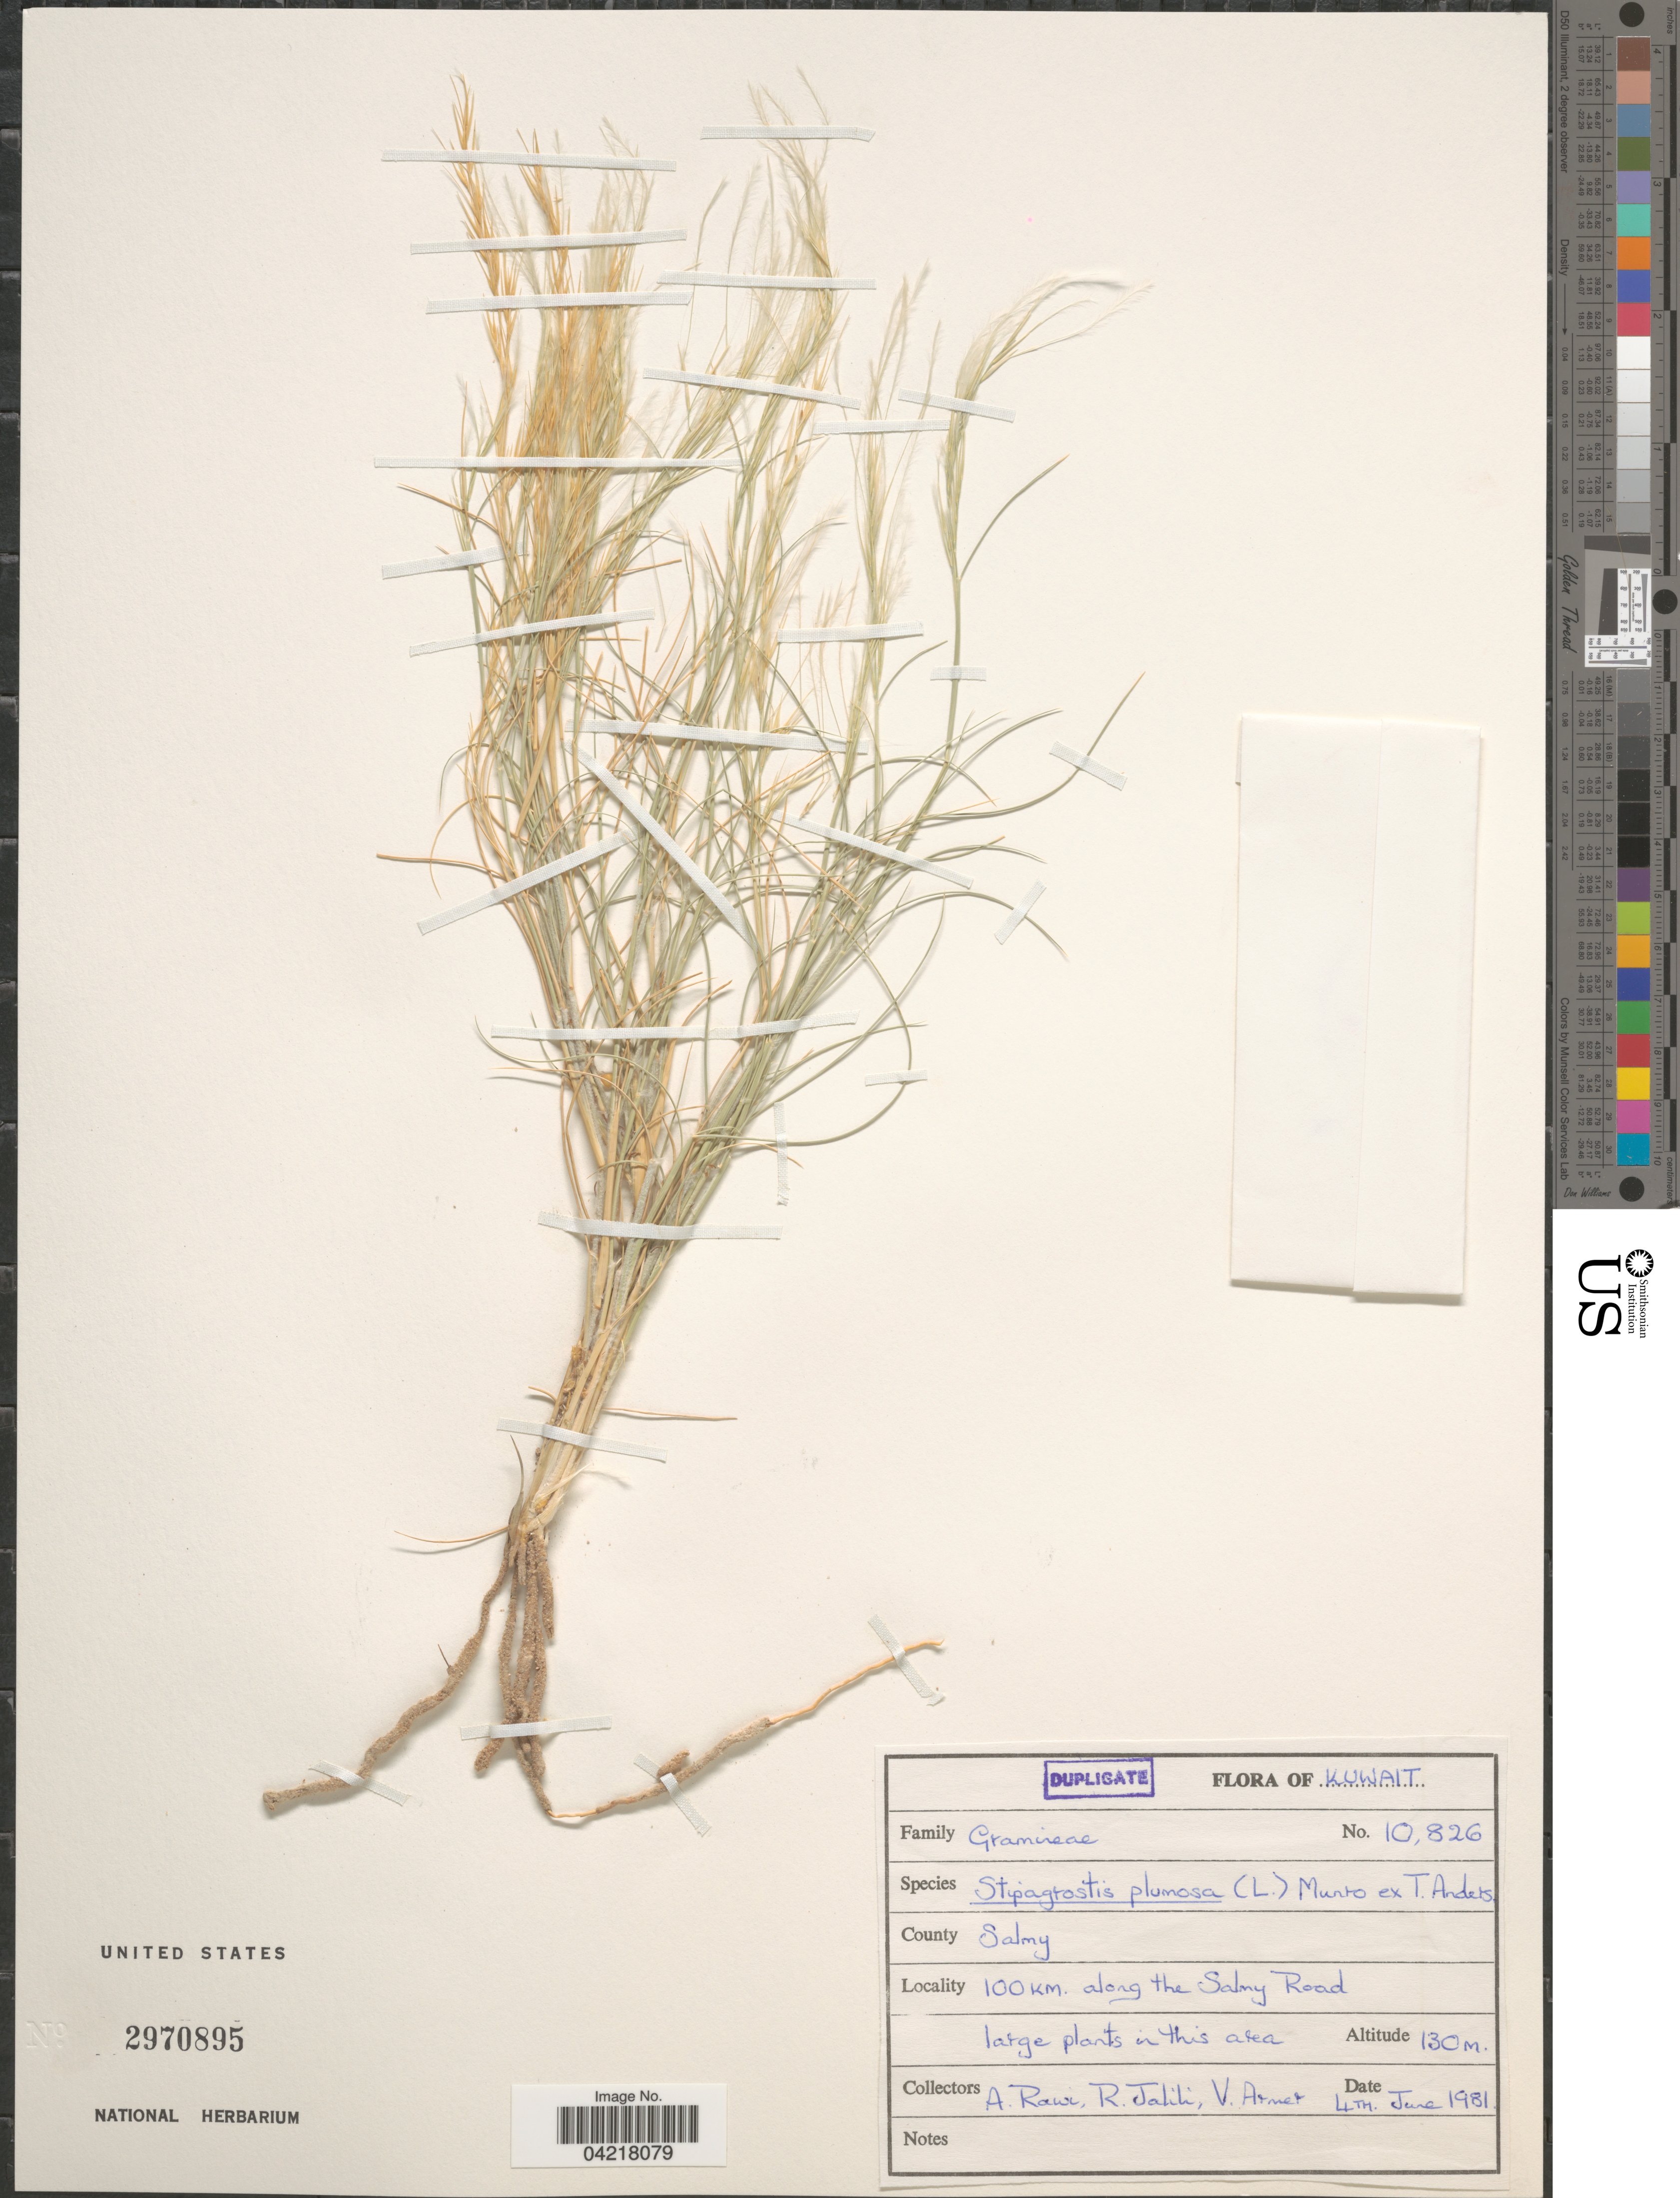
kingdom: Plantae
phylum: Tracheophyta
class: Liliopsida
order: Poales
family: Poaceae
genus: Stipagrostis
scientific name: Stipagrostis plumosa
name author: (L.) Munro ex T. Anderson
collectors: A. Rawi, R. Jalili & V. Arner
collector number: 10826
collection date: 1981-06-04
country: Kuwait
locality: County Salmy. 100 km. along the Salny Road.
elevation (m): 130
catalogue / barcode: US 2970895